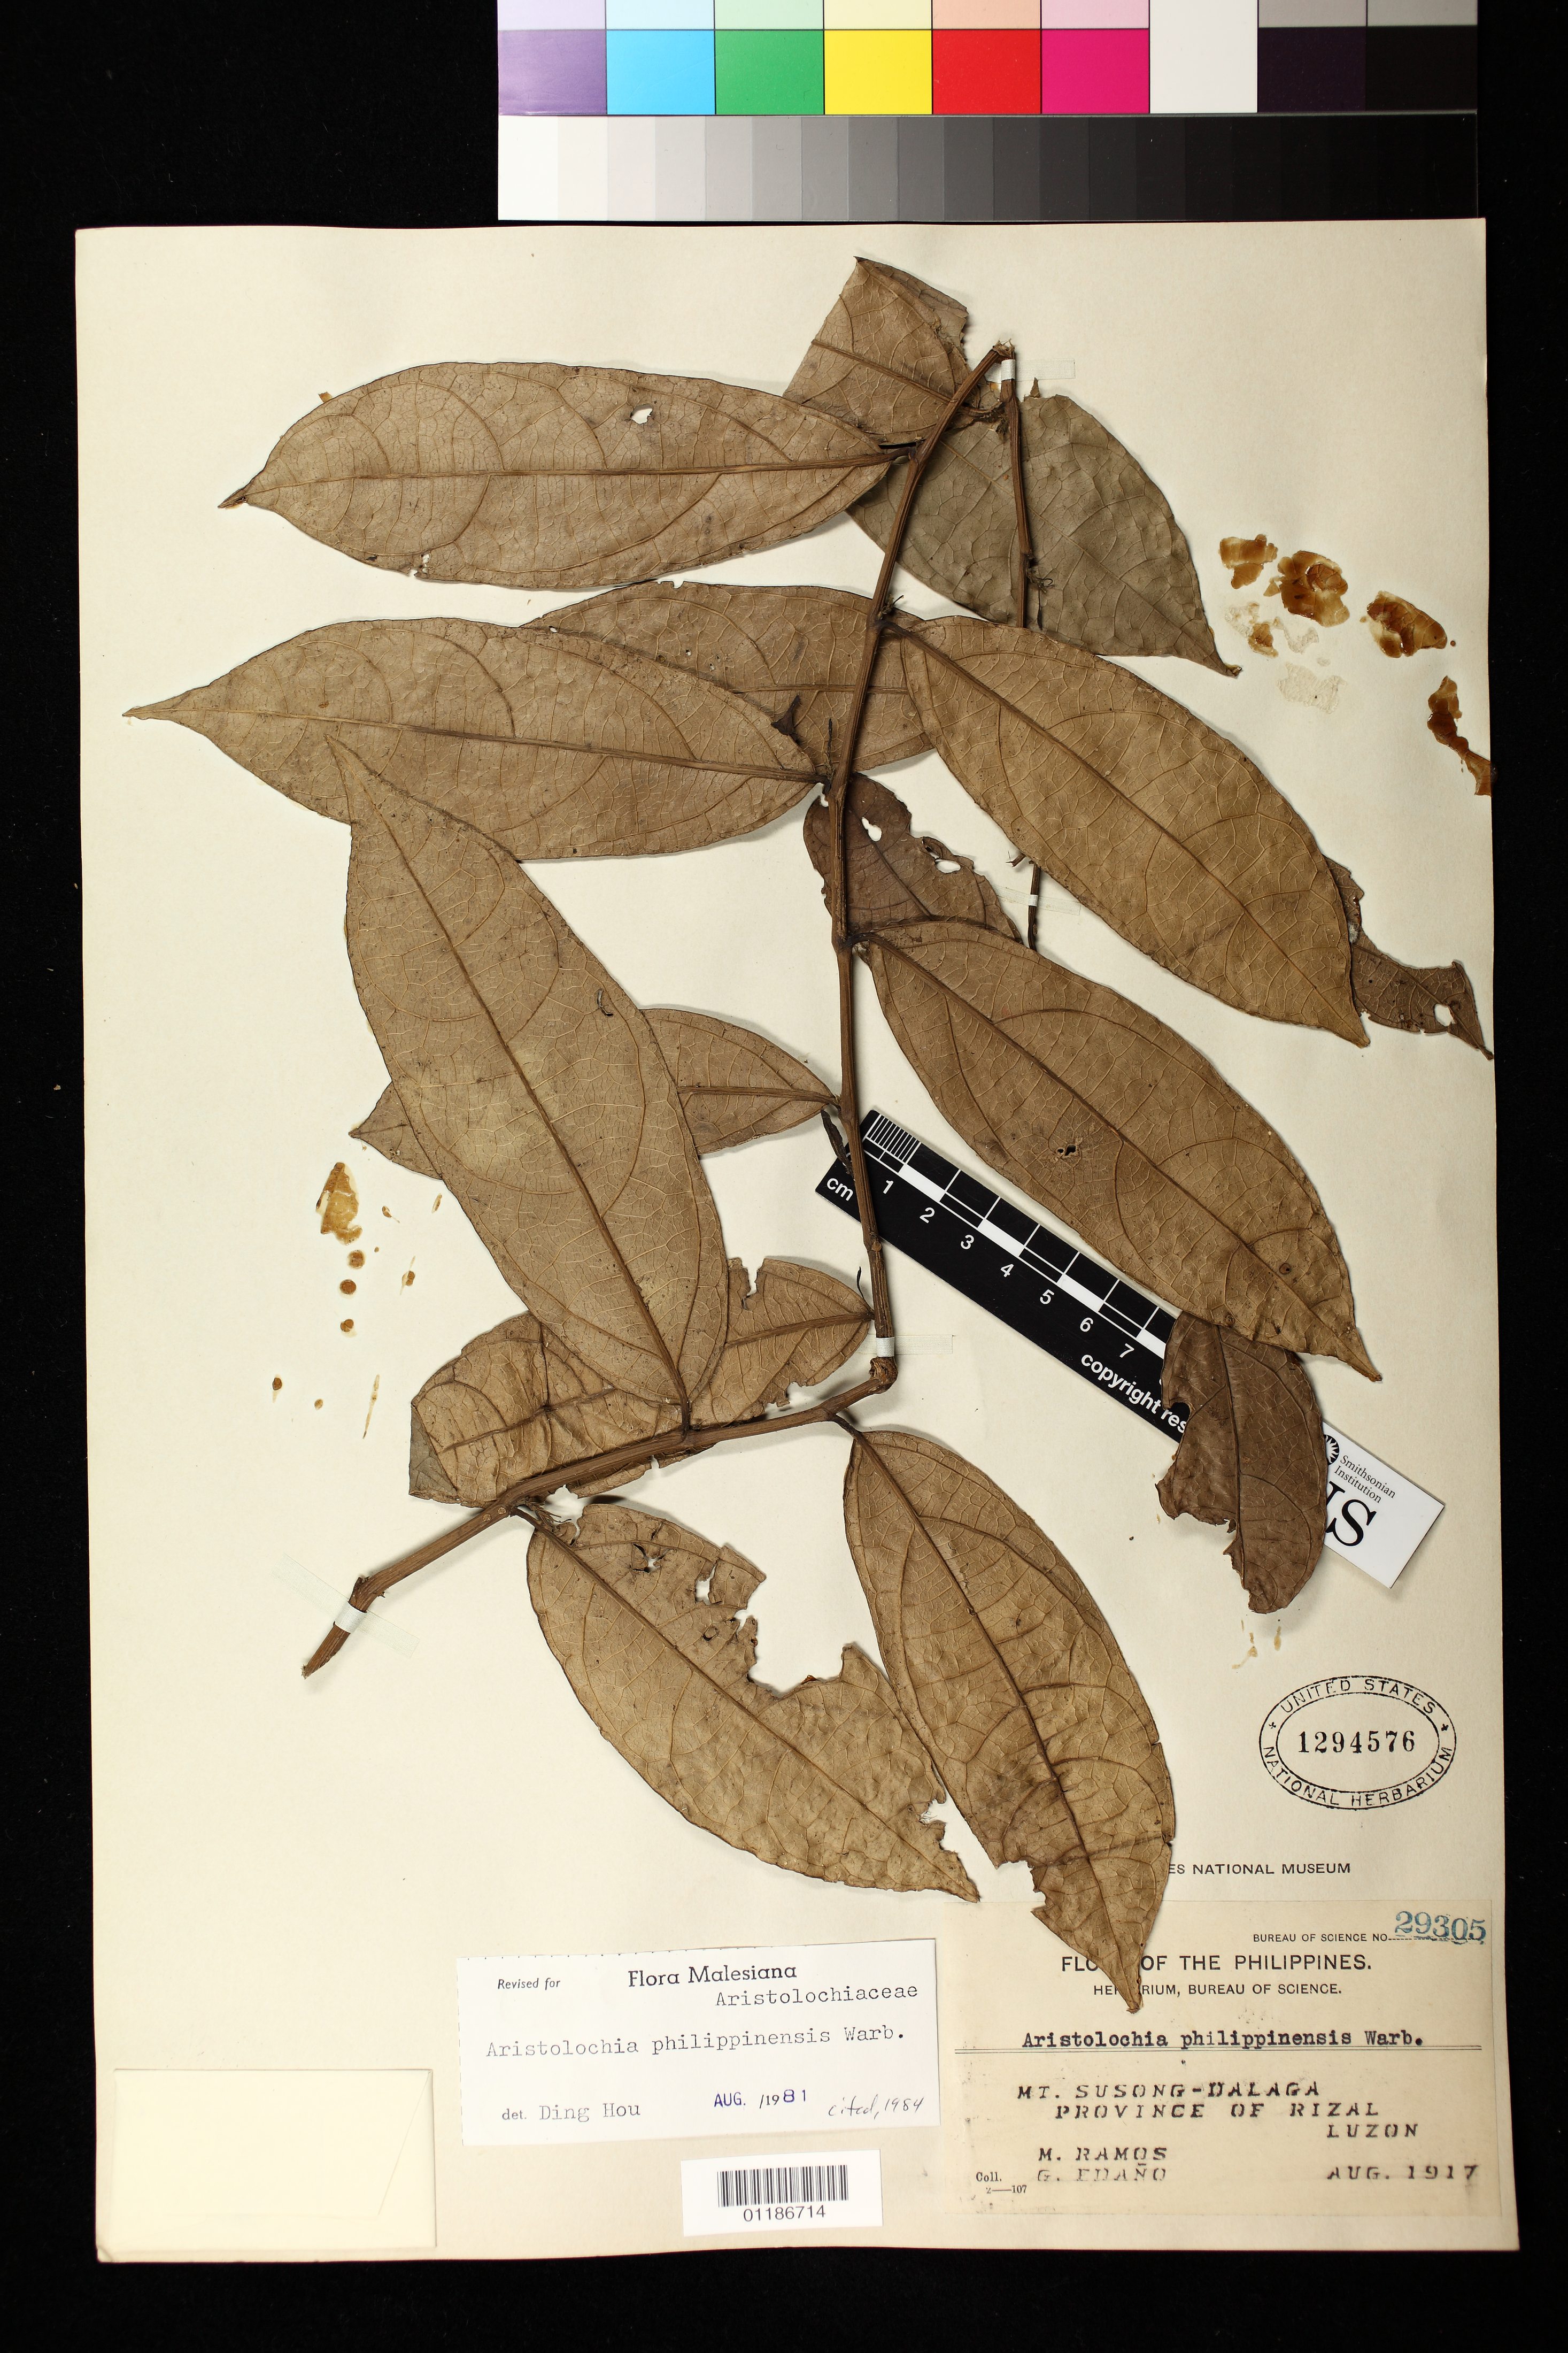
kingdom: Plantae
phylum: Tracheophyta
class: Magnoliopsida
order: Piperales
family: Aristolochiaceae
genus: Aristolochia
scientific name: Aristolochia philippinensis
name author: Warb.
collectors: M. Ramos & G. E. Edaño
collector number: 29305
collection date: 1917-08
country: Philippines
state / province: Calabarzon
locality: Susong Dalaga Mountains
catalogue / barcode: US 1294576